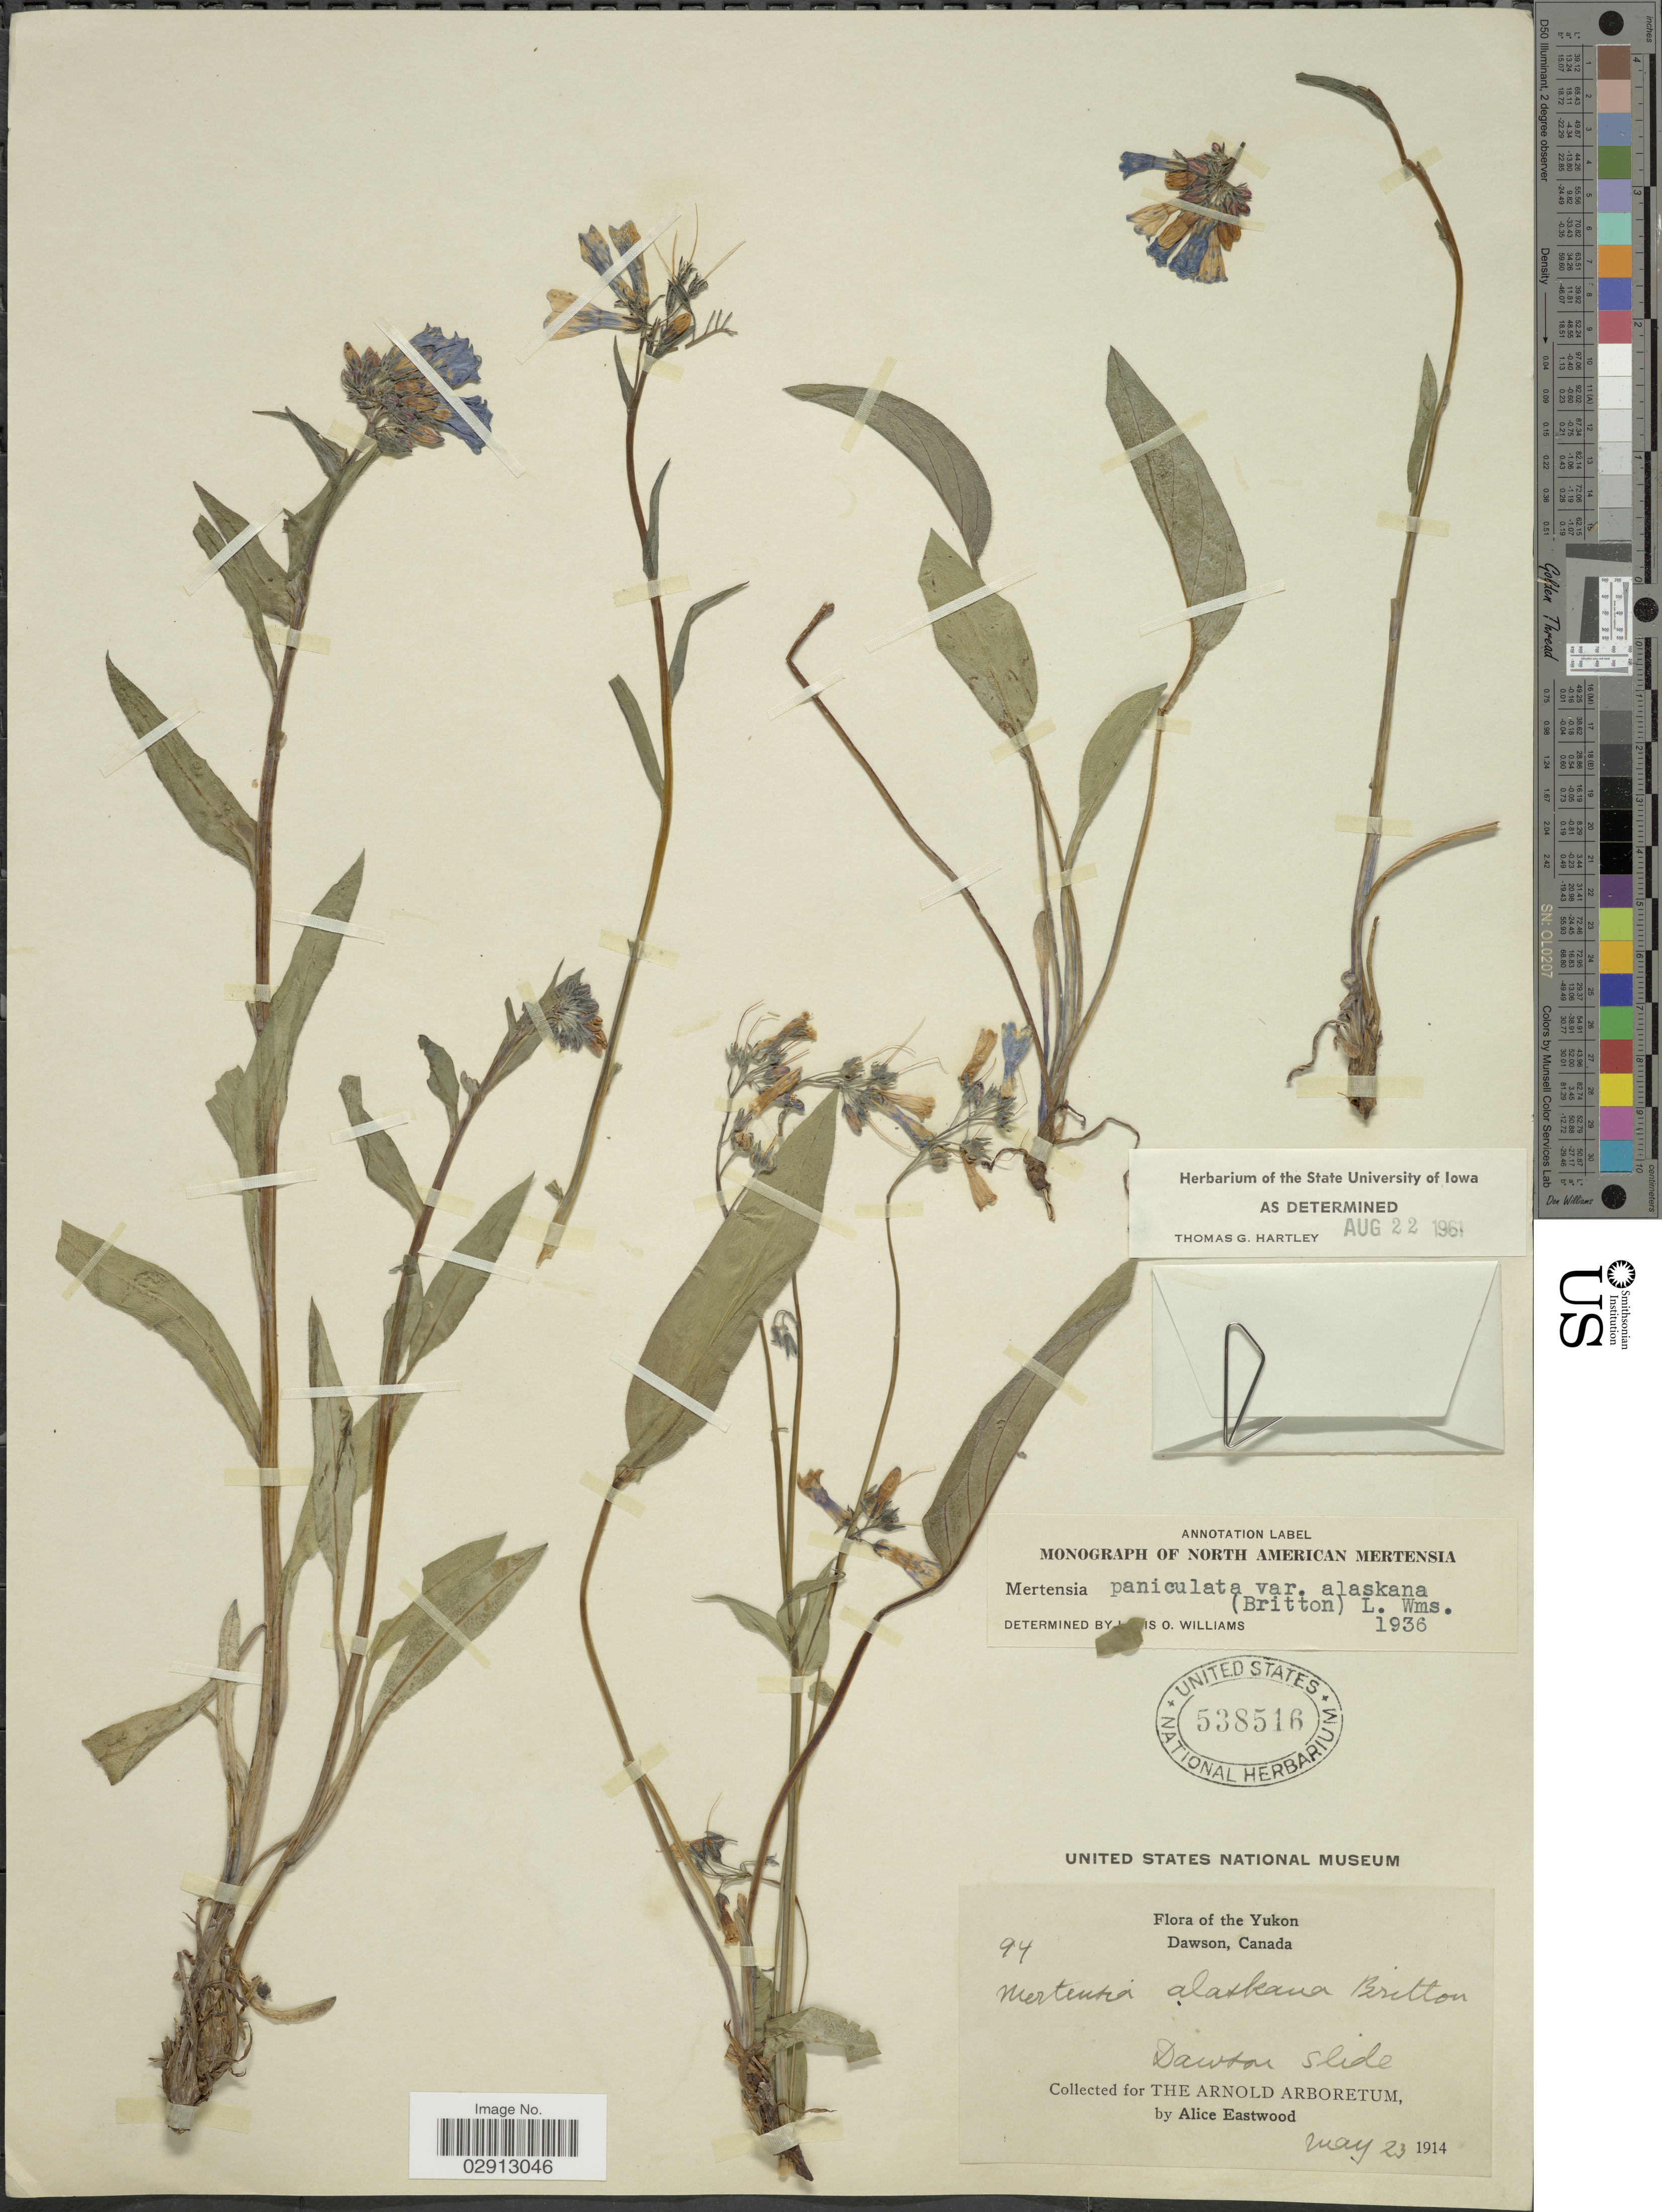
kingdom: Plantae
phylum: Tracheophyta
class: Magnoliopsida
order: Boraginales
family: Boraginaceae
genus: Mertensia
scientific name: Mertensia paniculata var. alaskana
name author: (Britton) L.O. Williams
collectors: A. Eastwood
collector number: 94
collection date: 1914-05-23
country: Canada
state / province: Yukon Territory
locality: Dawson. Dawson slide.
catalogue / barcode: US 538516